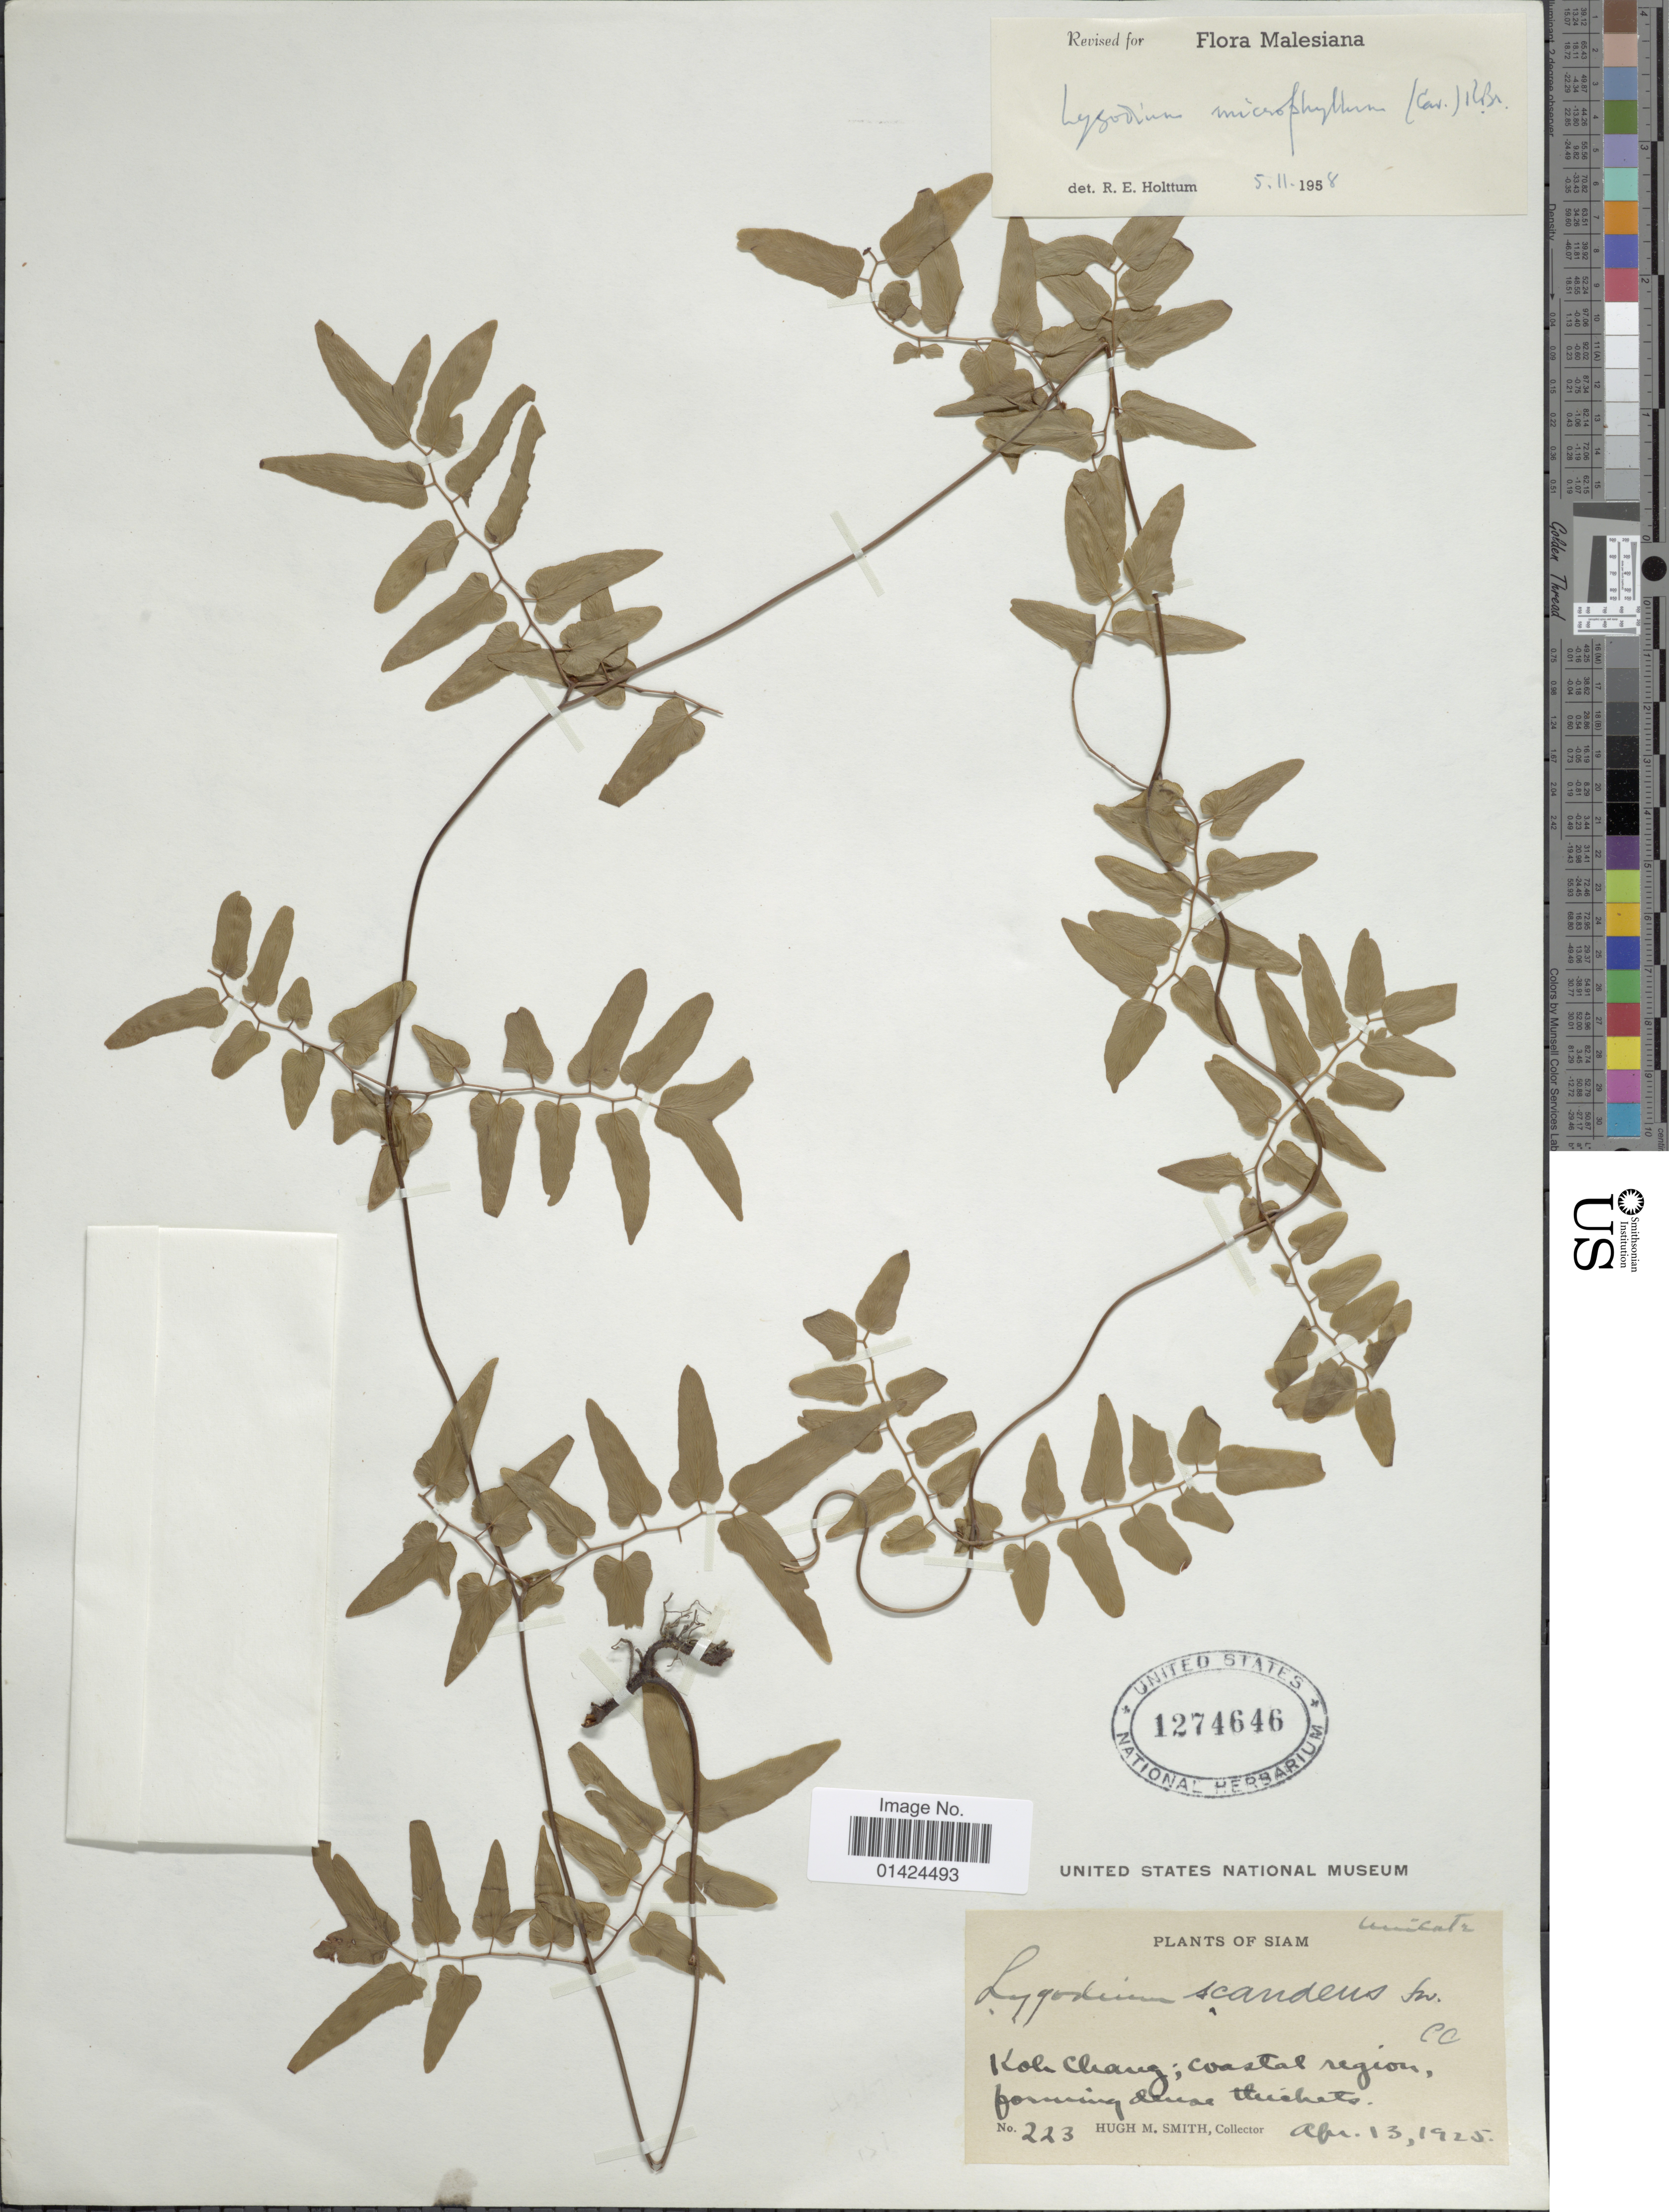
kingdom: Plantae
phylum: Tracheophyta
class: Polypodiopsida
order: Schizaeales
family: Lygodiaceae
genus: Lygodium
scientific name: Lygodium microphyllum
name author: (Cav.) R. Br.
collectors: H. M. Smith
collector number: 223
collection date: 1925-04-13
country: Thailand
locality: Siam, Koh Chang; coastal region.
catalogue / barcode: US 1274646